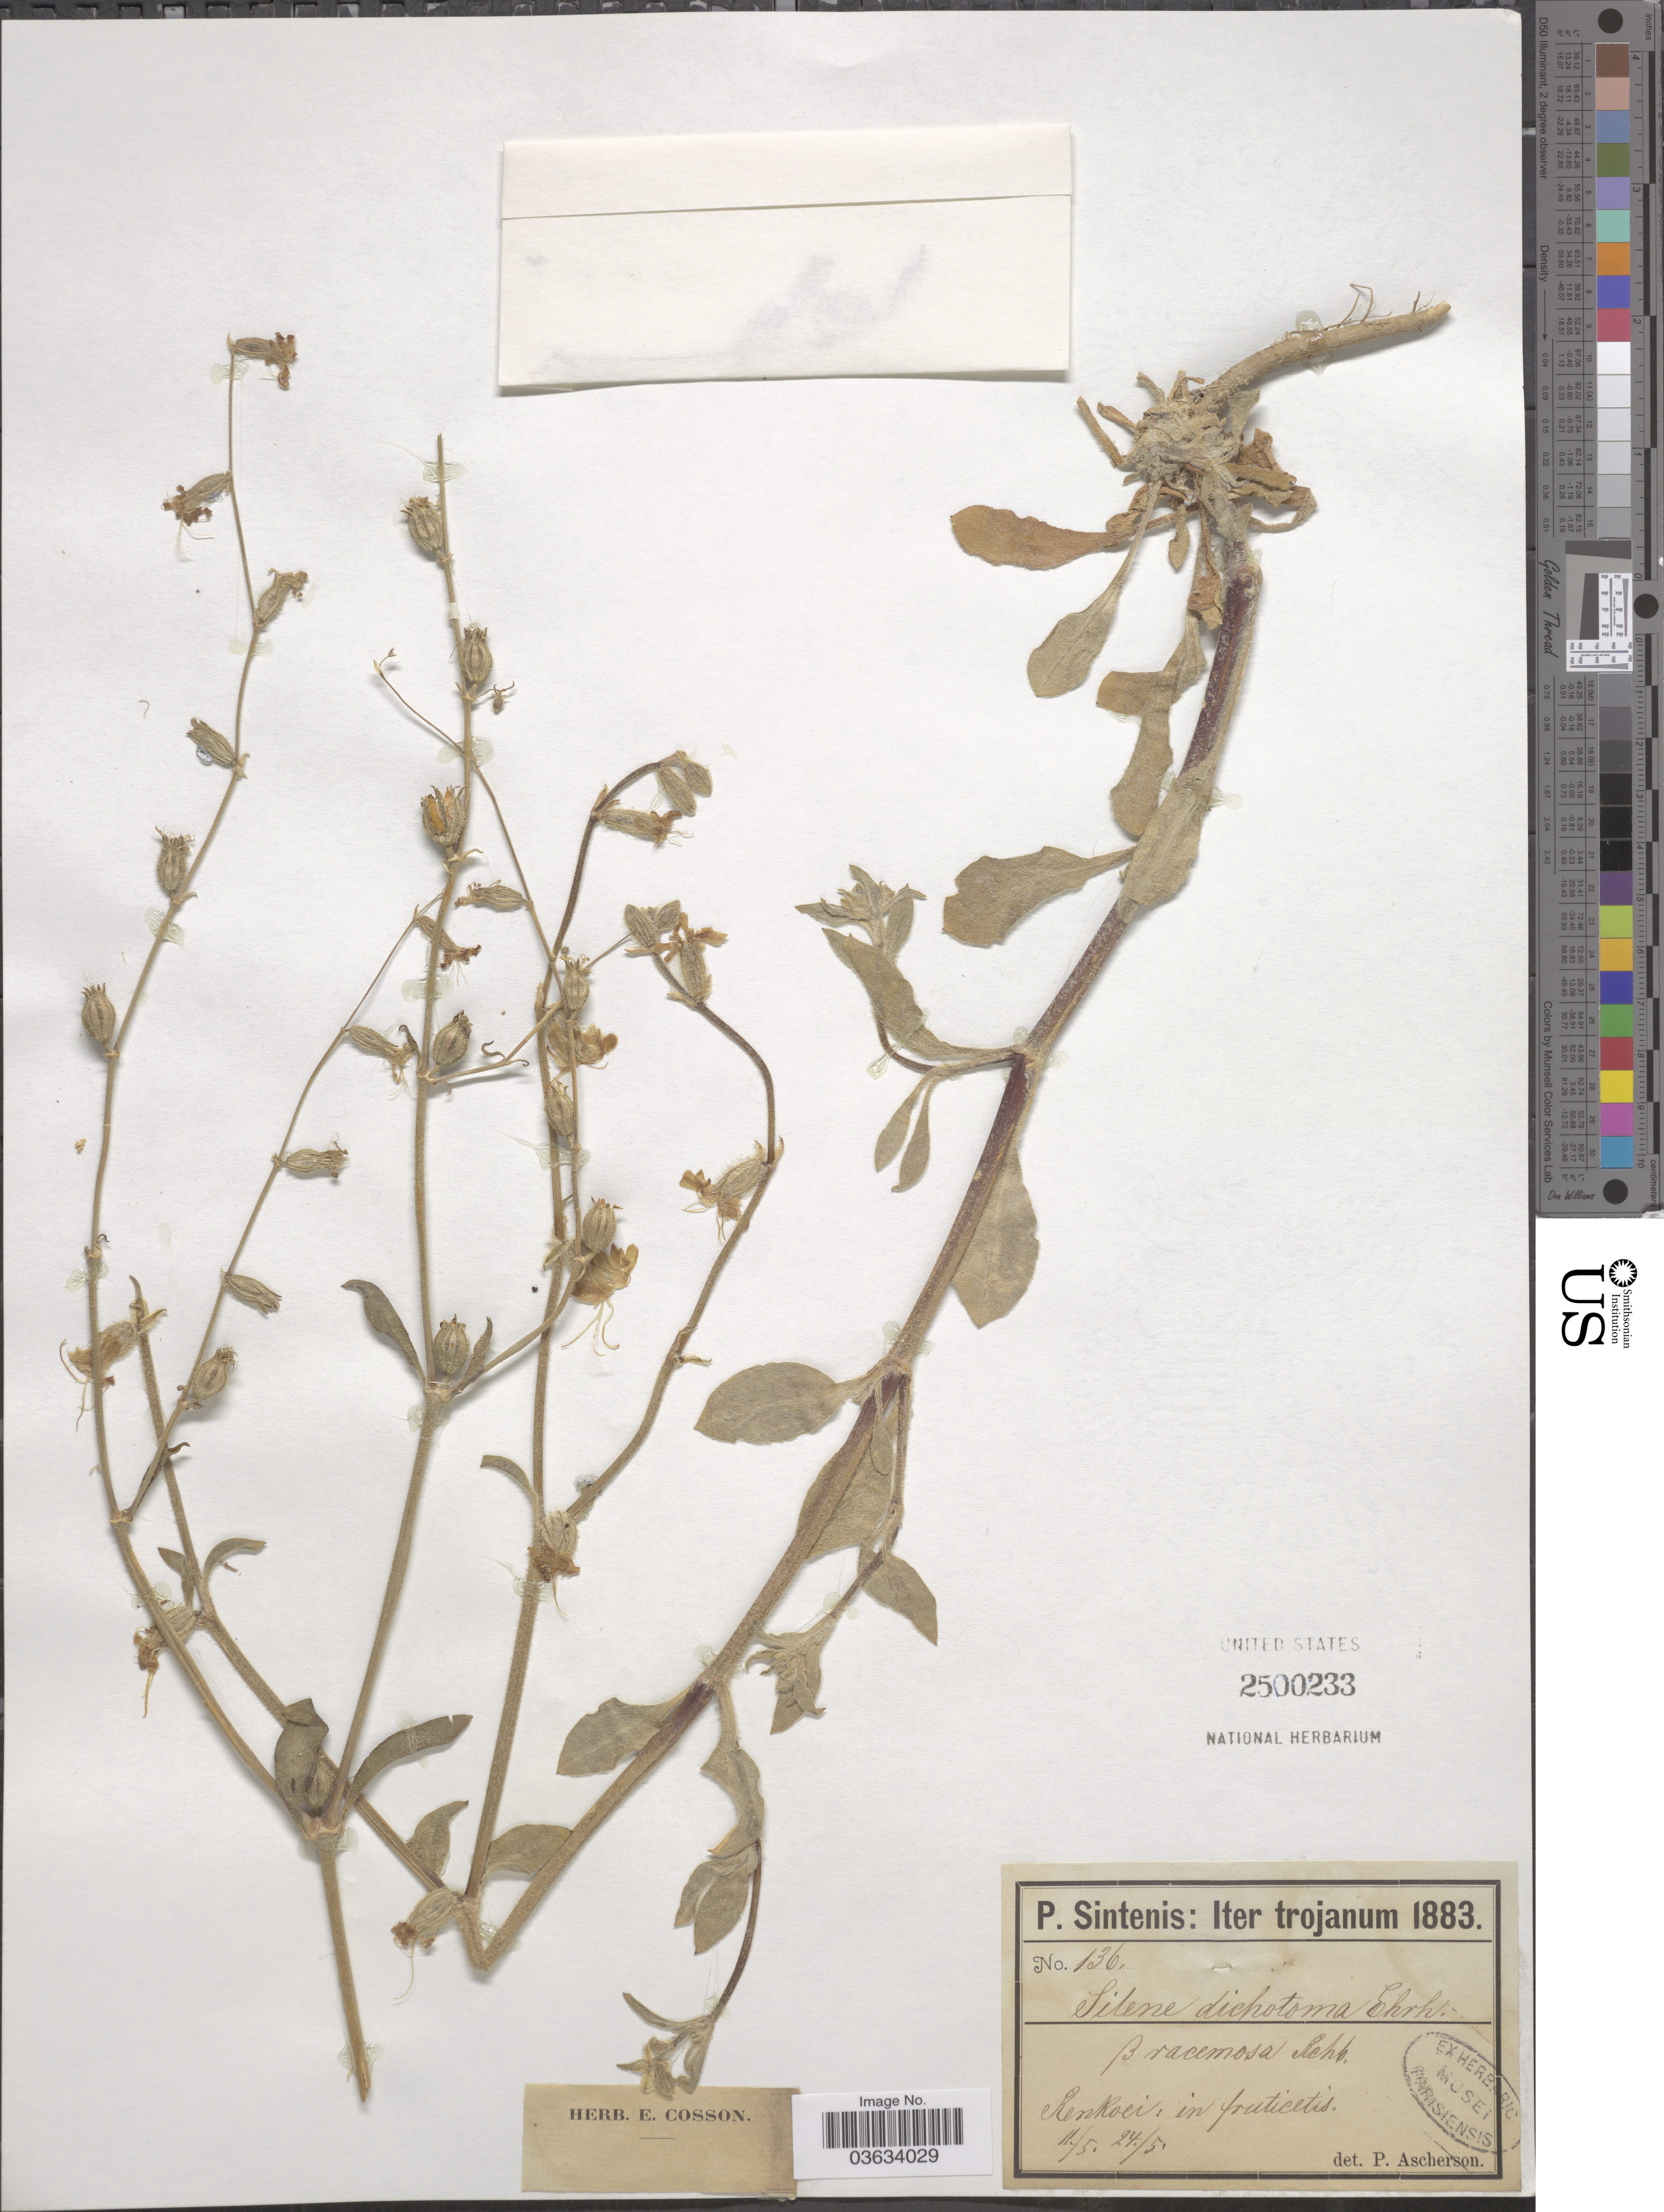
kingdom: Plantae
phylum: Tracheophyta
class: Magnoliopsida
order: Caryophyllales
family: Caryophyllaceae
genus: Silene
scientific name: Silene dichotoma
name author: Ehrh.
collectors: P. Sintenis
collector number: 136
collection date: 1883-05-11/1883-05-24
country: Turkey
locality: Iter trojanum. Kenkoei.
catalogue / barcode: US 2500233